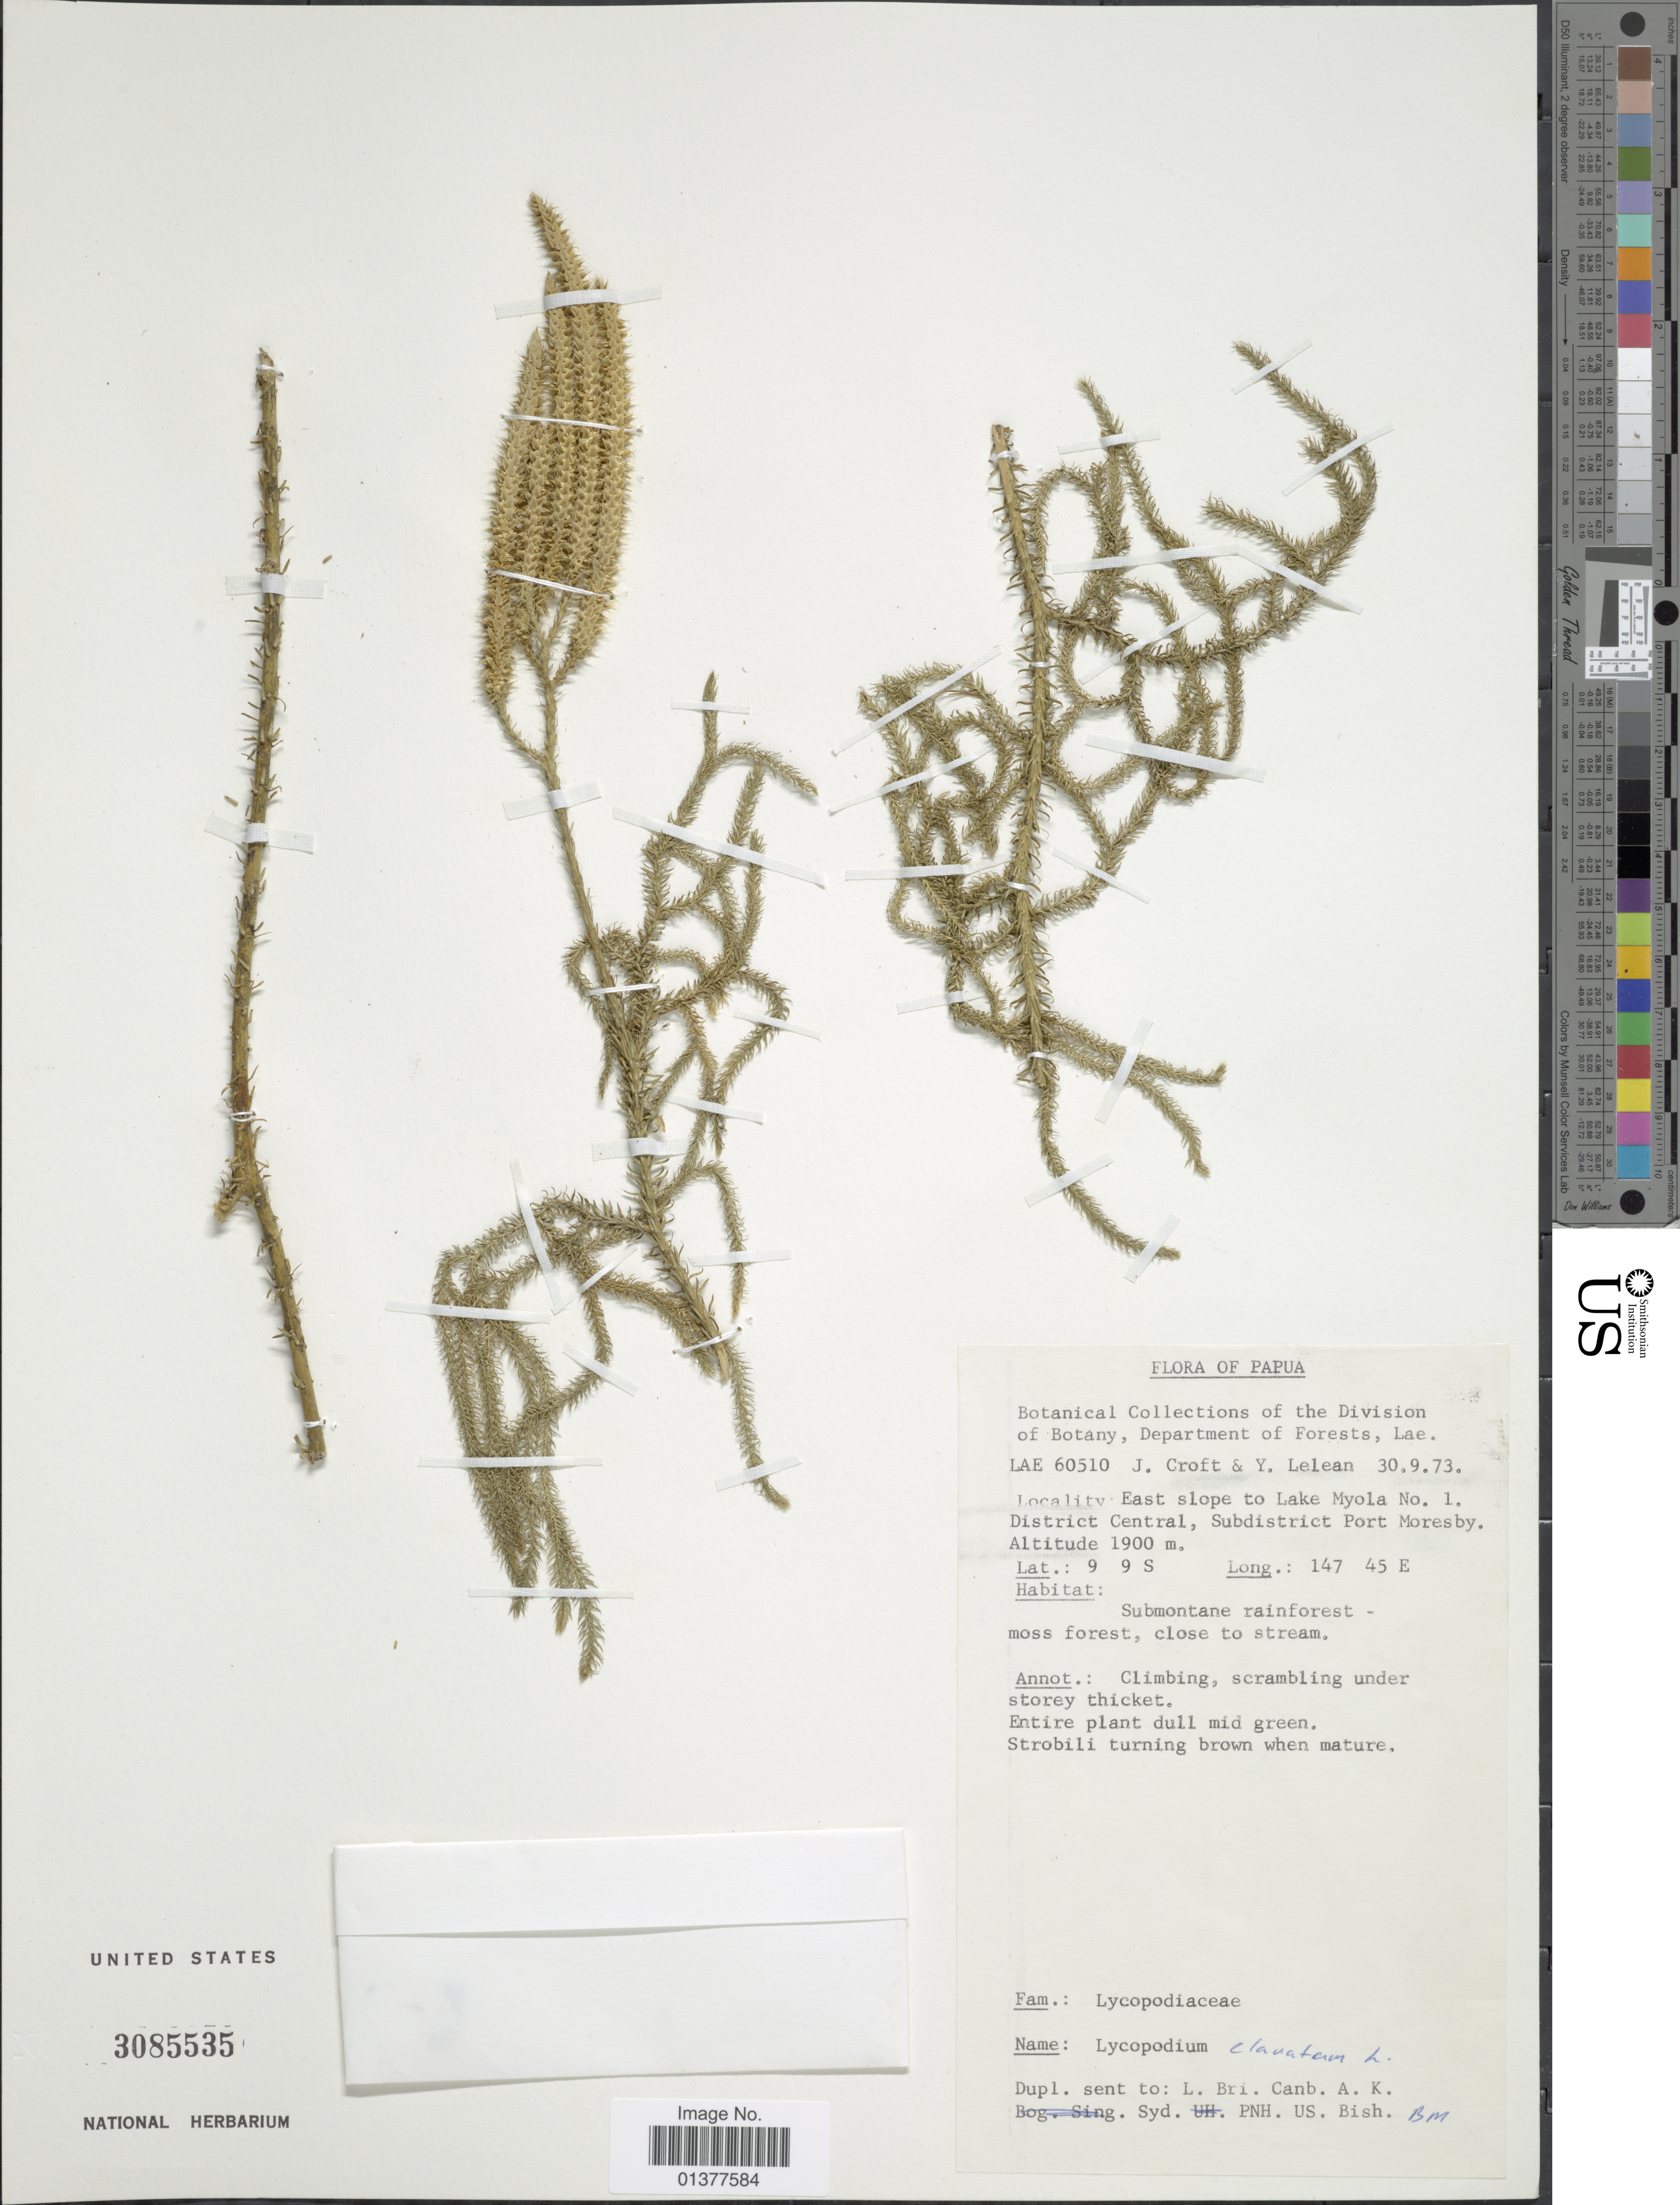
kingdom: Plantae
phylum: Tracheophyta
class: Lycopodiopsida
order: Lycopodiales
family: Lycopodiaceae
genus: Palhinhaea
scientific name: Palhinhaea cernua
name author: (L.) Vasc. & Franco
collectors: J. Croft & Y. Lelean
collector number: LAE60510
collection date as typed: Transcribed d/m/y: 30/9/73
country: Papua New Guinea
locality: East slopes to Lake Myola No 1. District Central, Subdistrict Port Moresby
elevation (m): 1900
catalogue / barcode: US 3085535